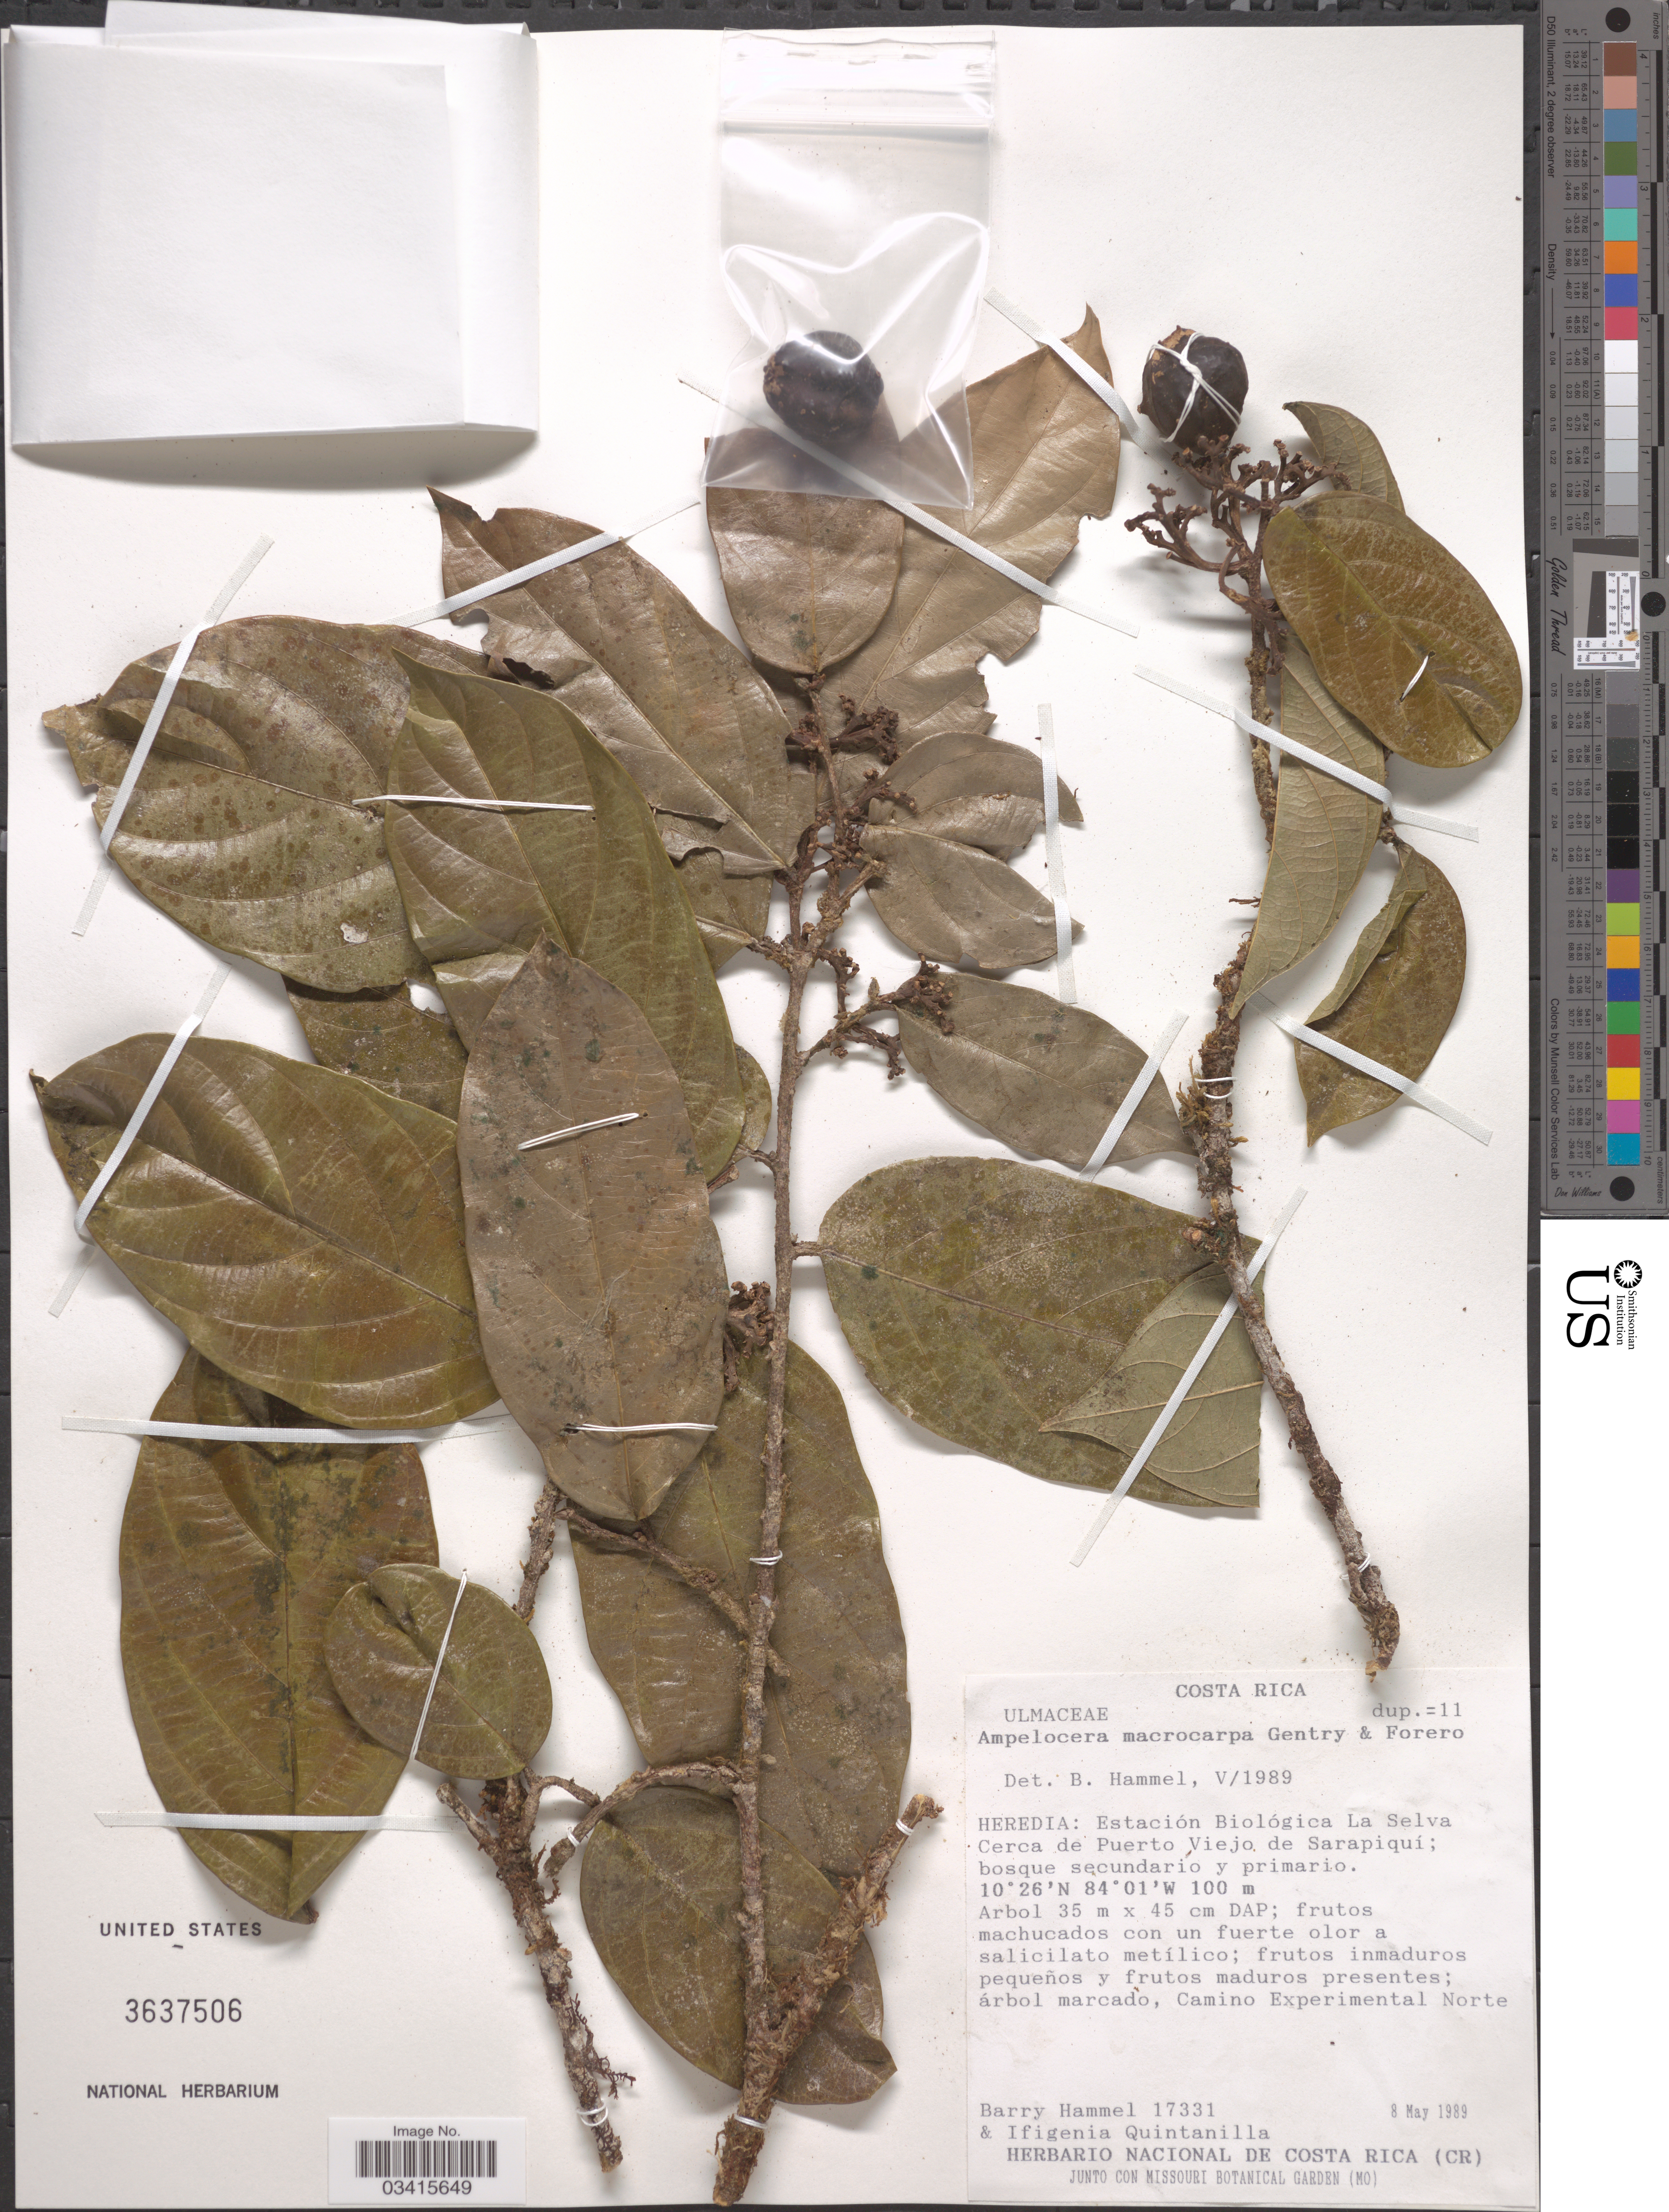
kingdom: Plantae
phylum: Tracheophyta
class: Magnoliopsida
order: Rosales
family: Cannabaceae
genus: Ampelocera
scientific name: Ampelocera macrocarpa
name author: Forero & A.H. Gentry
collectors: B. Hammel & I. Quintanilla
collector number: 17331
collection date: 1989-05-08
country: Costa Rica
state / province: Heredia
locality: Estación Biológica La Selva Cerca de Puerto Viejo de Sarapiquí.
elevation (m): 100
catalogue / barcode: US 3637506